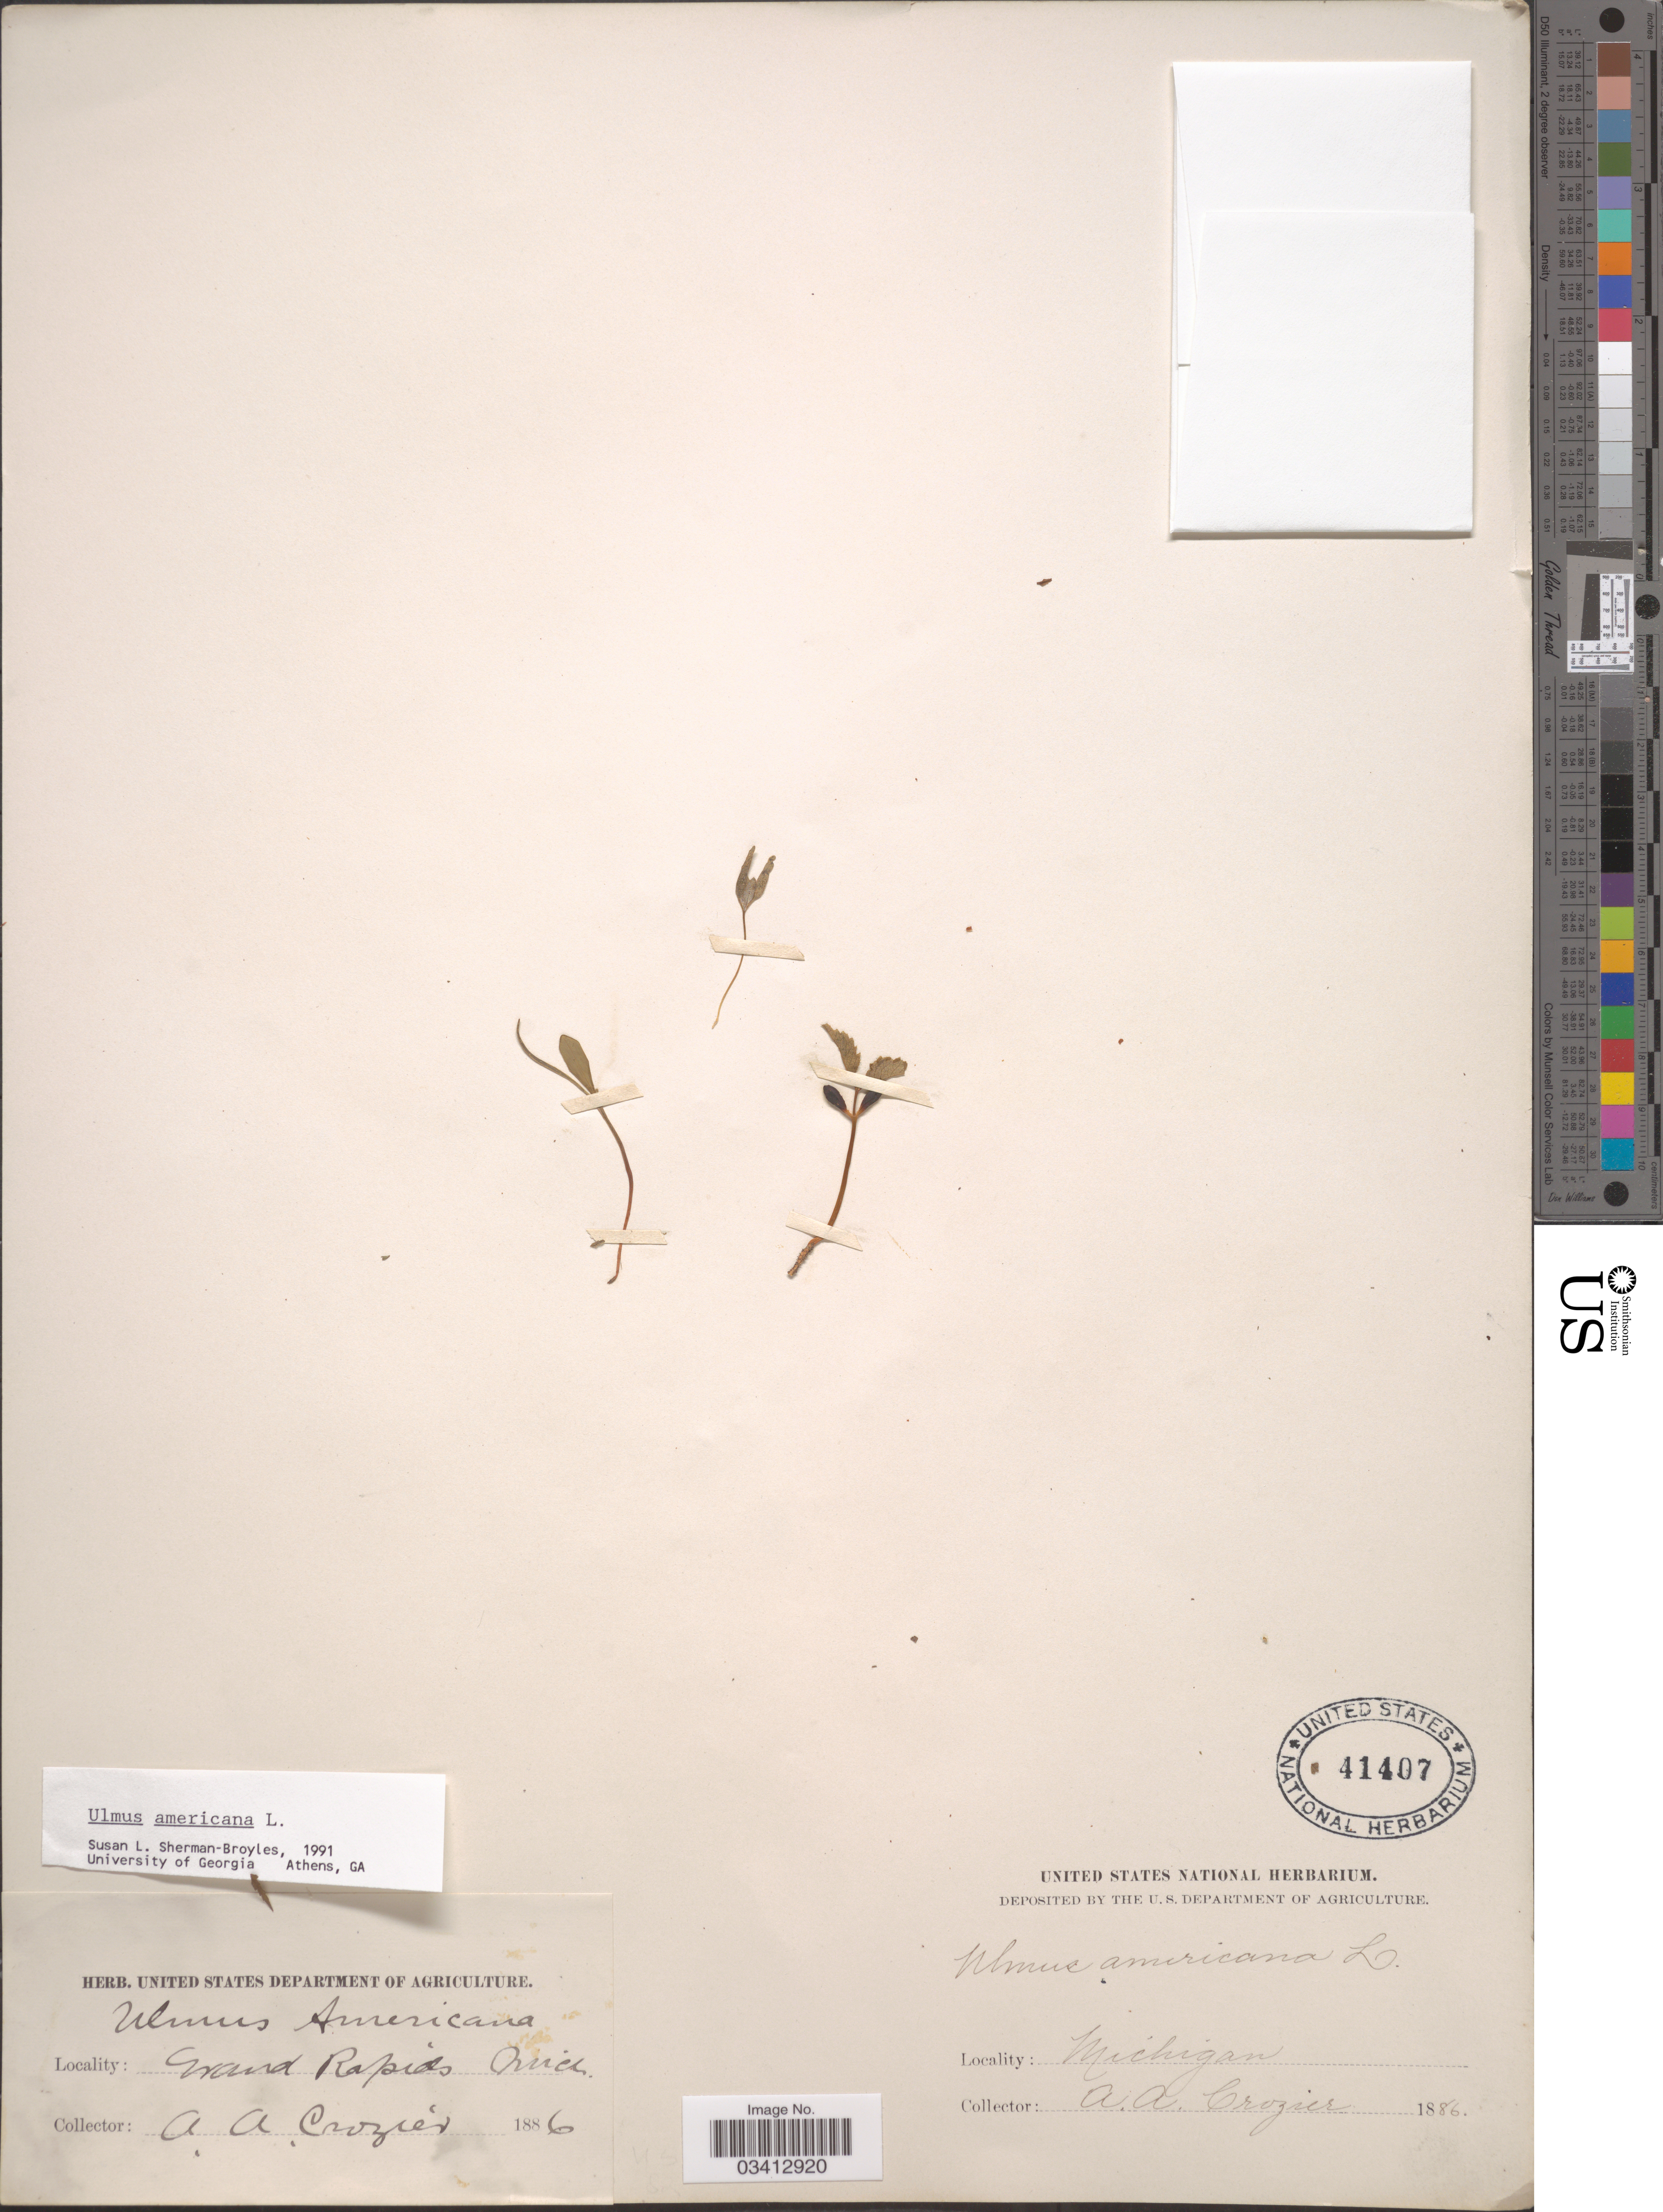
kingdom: Plantae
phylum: Tracheophyta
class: Magnoliopsida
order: Rosales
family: Ulmaceae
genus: Ulmus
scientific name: Ulmus americana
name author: L.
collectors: A. Crozier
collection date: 1886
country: United States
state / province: Michigan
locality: Grand Rapids.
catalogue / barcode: US 41407